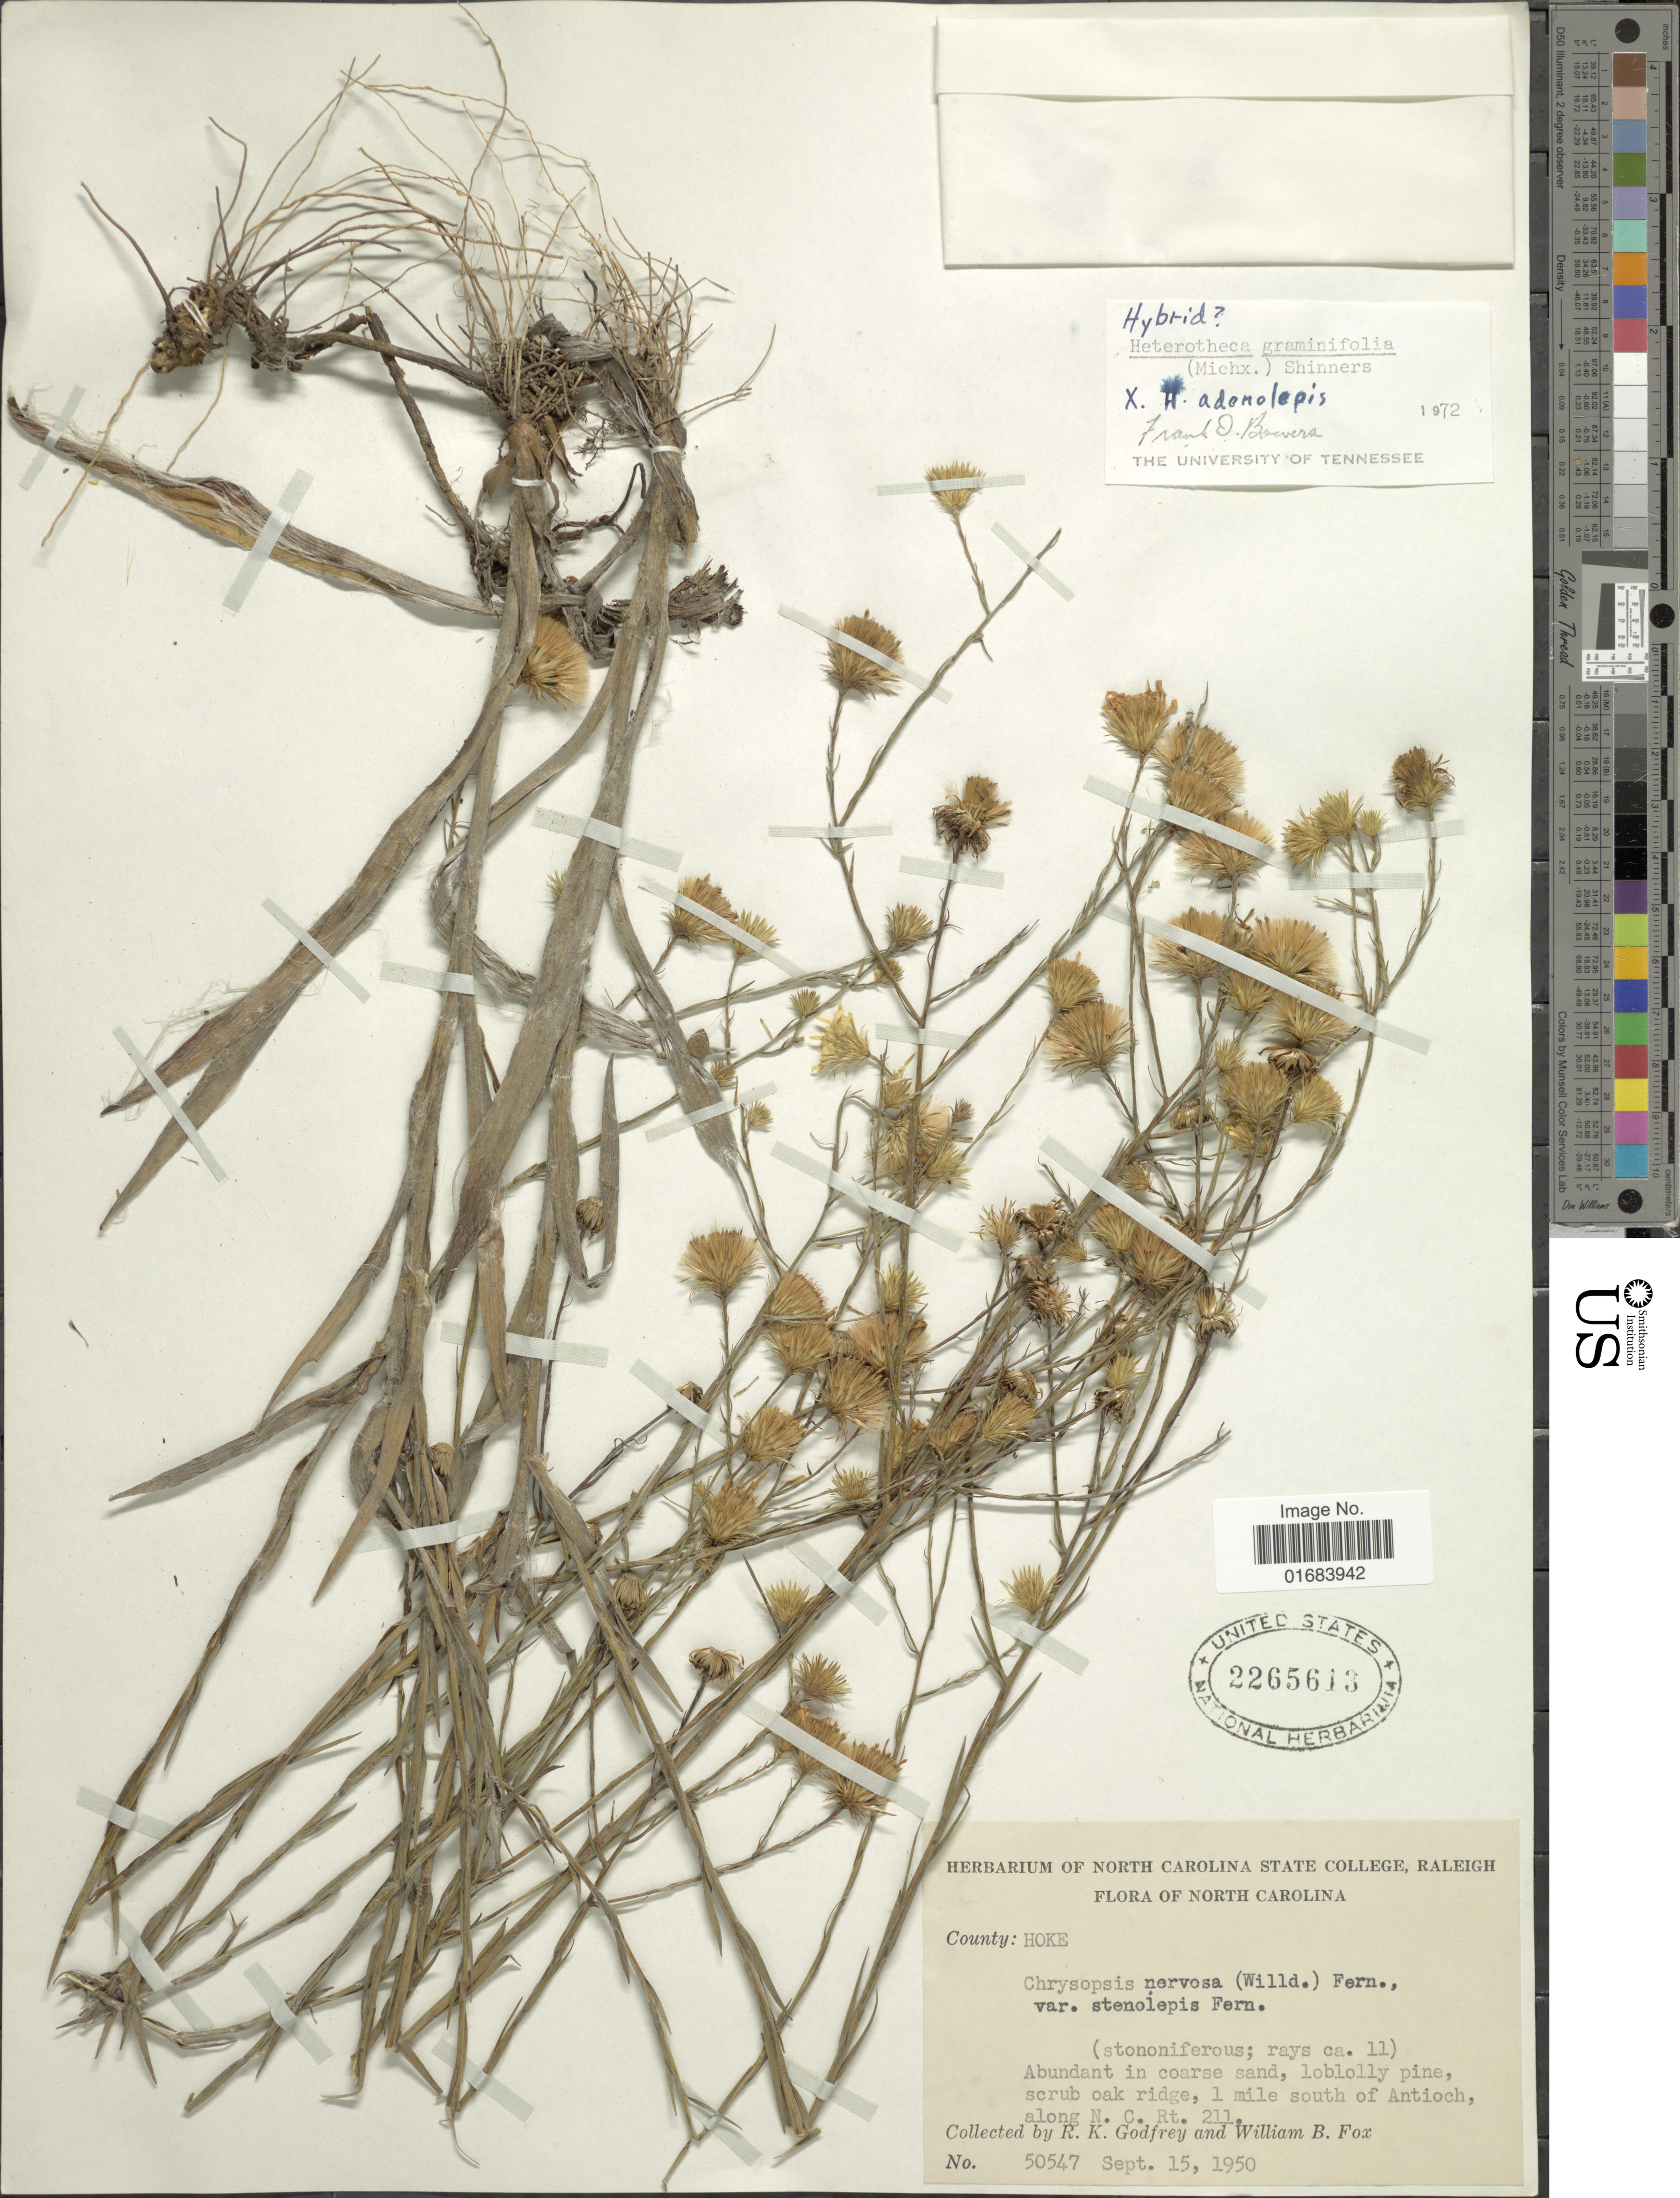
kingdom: Plantae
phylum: Tracheophyta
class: Magnoliopsida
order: Asterales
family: Asteraceae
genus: Pityopsis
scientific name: Pityopsis graminifolia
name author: (Michx.) Nutt.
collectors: R. K. Godfrey & W. B. Fox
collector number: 50547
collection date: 1950-09-15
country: United States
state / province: North Carolina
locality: County: Hoke, 1 mile south of Antioch, along N.C. Rt. 211.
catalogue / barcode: US 2265613